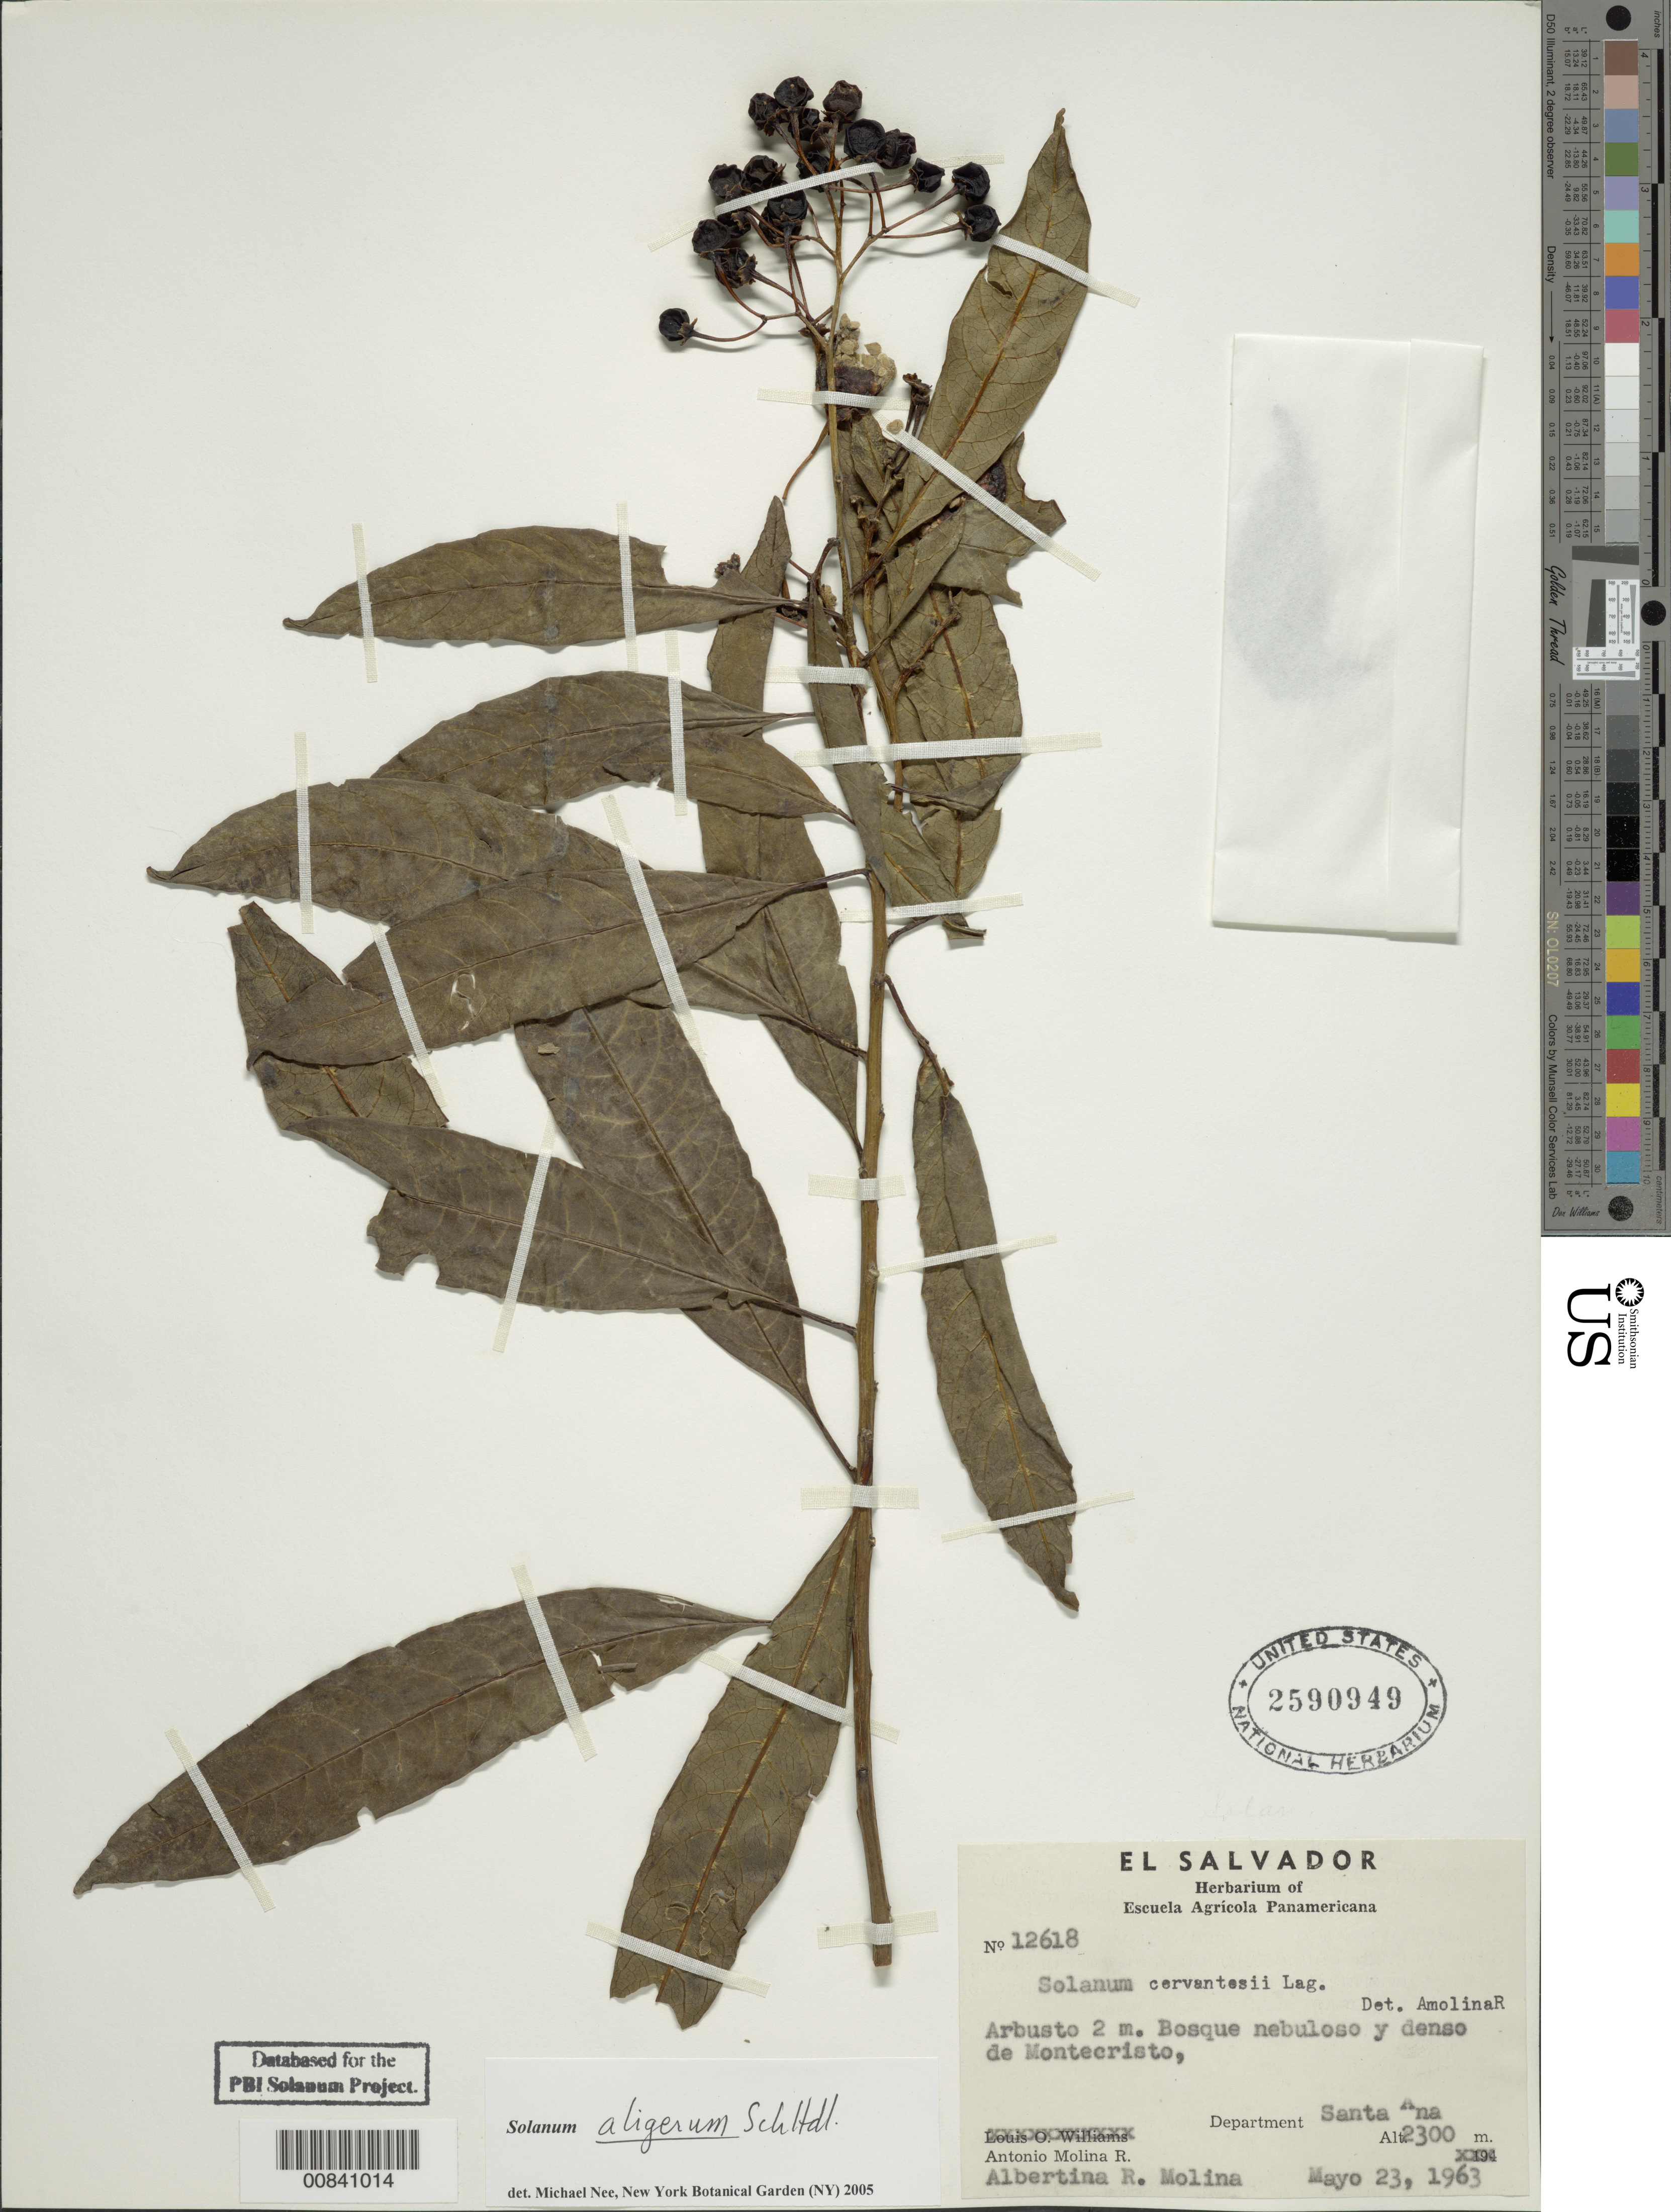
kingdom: Plantae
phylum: Tracheophyta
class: Magnoliopsida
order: Solanales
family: Solanaceae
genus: Solanum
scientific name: Solanum aligerum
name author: Schltdl.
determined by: Nee, Michael H.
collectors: A. Molina R.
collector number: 12618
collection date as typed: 23 May 1963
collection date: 1963-05-23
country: El Salvador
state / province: Santa Ana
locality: Montecristo.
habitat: Bosque nebuloso y denso.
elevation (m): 2300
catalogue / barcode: US 2590949